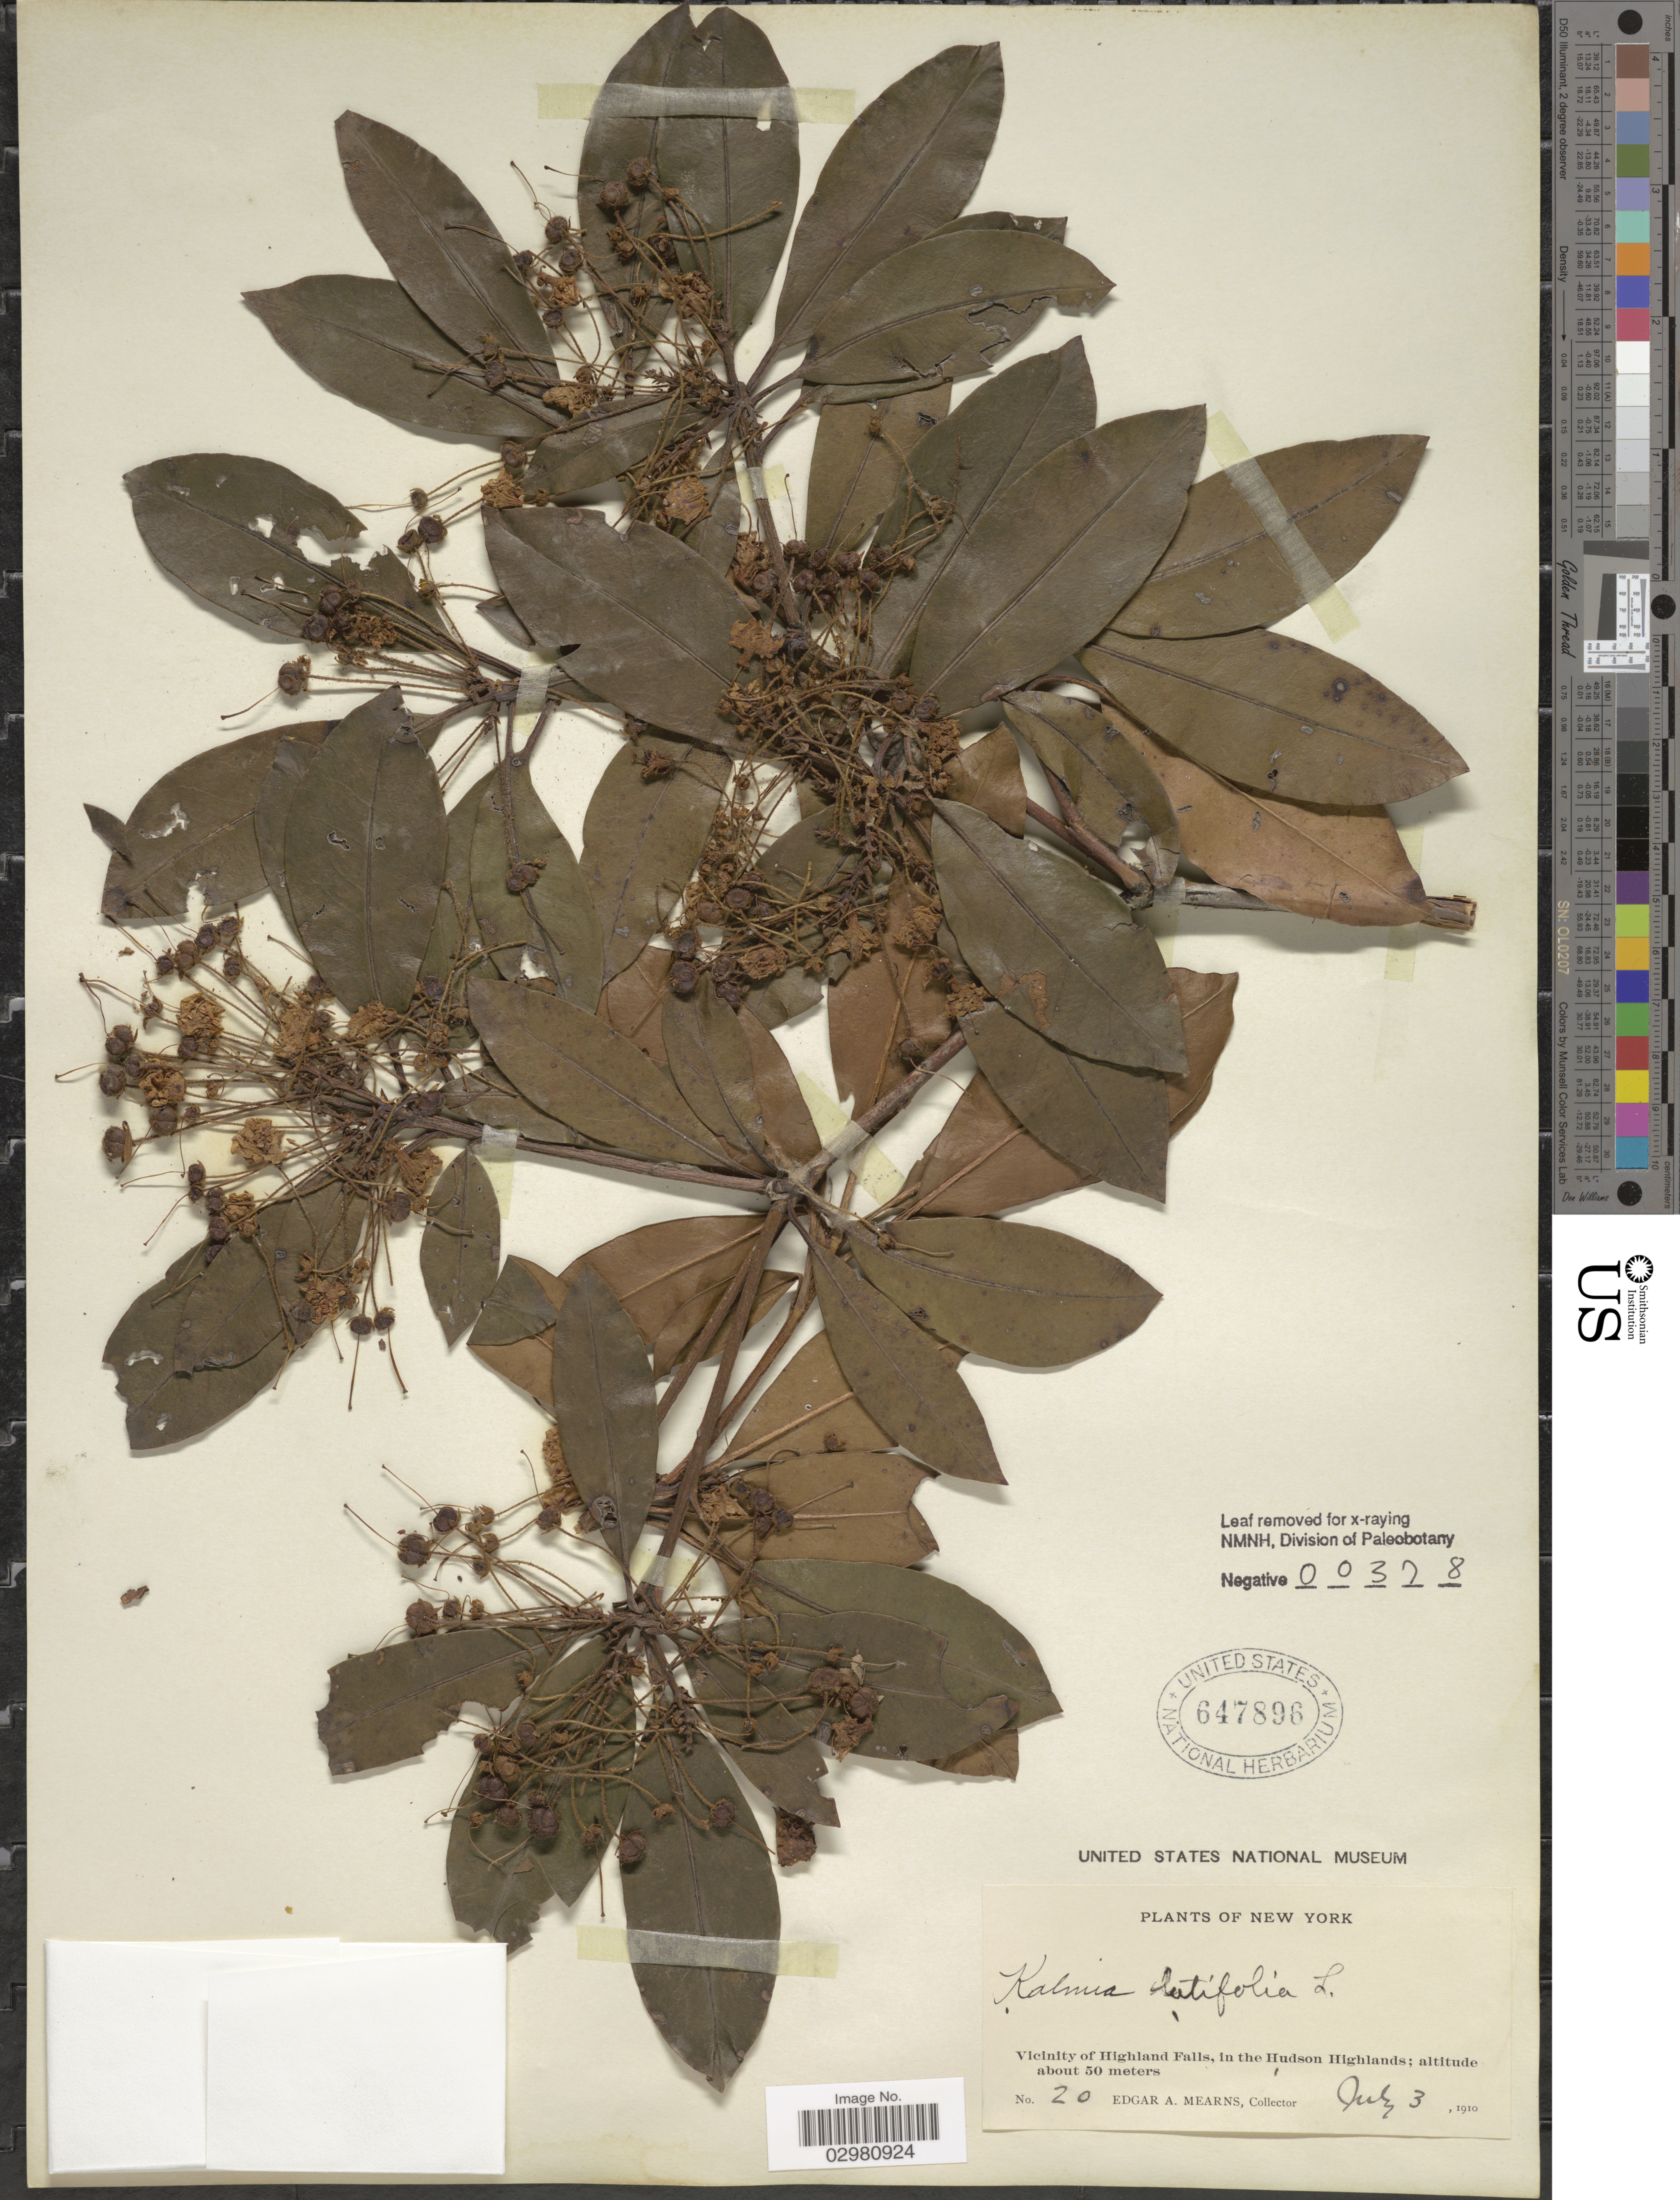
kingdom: Plantae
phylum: Tracheophyta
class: Magnoliopsida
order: Ericales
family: Ericaceae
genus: Kalmia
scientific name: Kalmia latifolia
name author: L.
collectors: E. A. Mearns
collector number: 20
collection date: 1910-07-03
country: United States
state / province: New York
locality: Vicinity of Highland Falls, in the Hudson Highlands.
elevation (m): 50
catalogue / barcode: US 647896